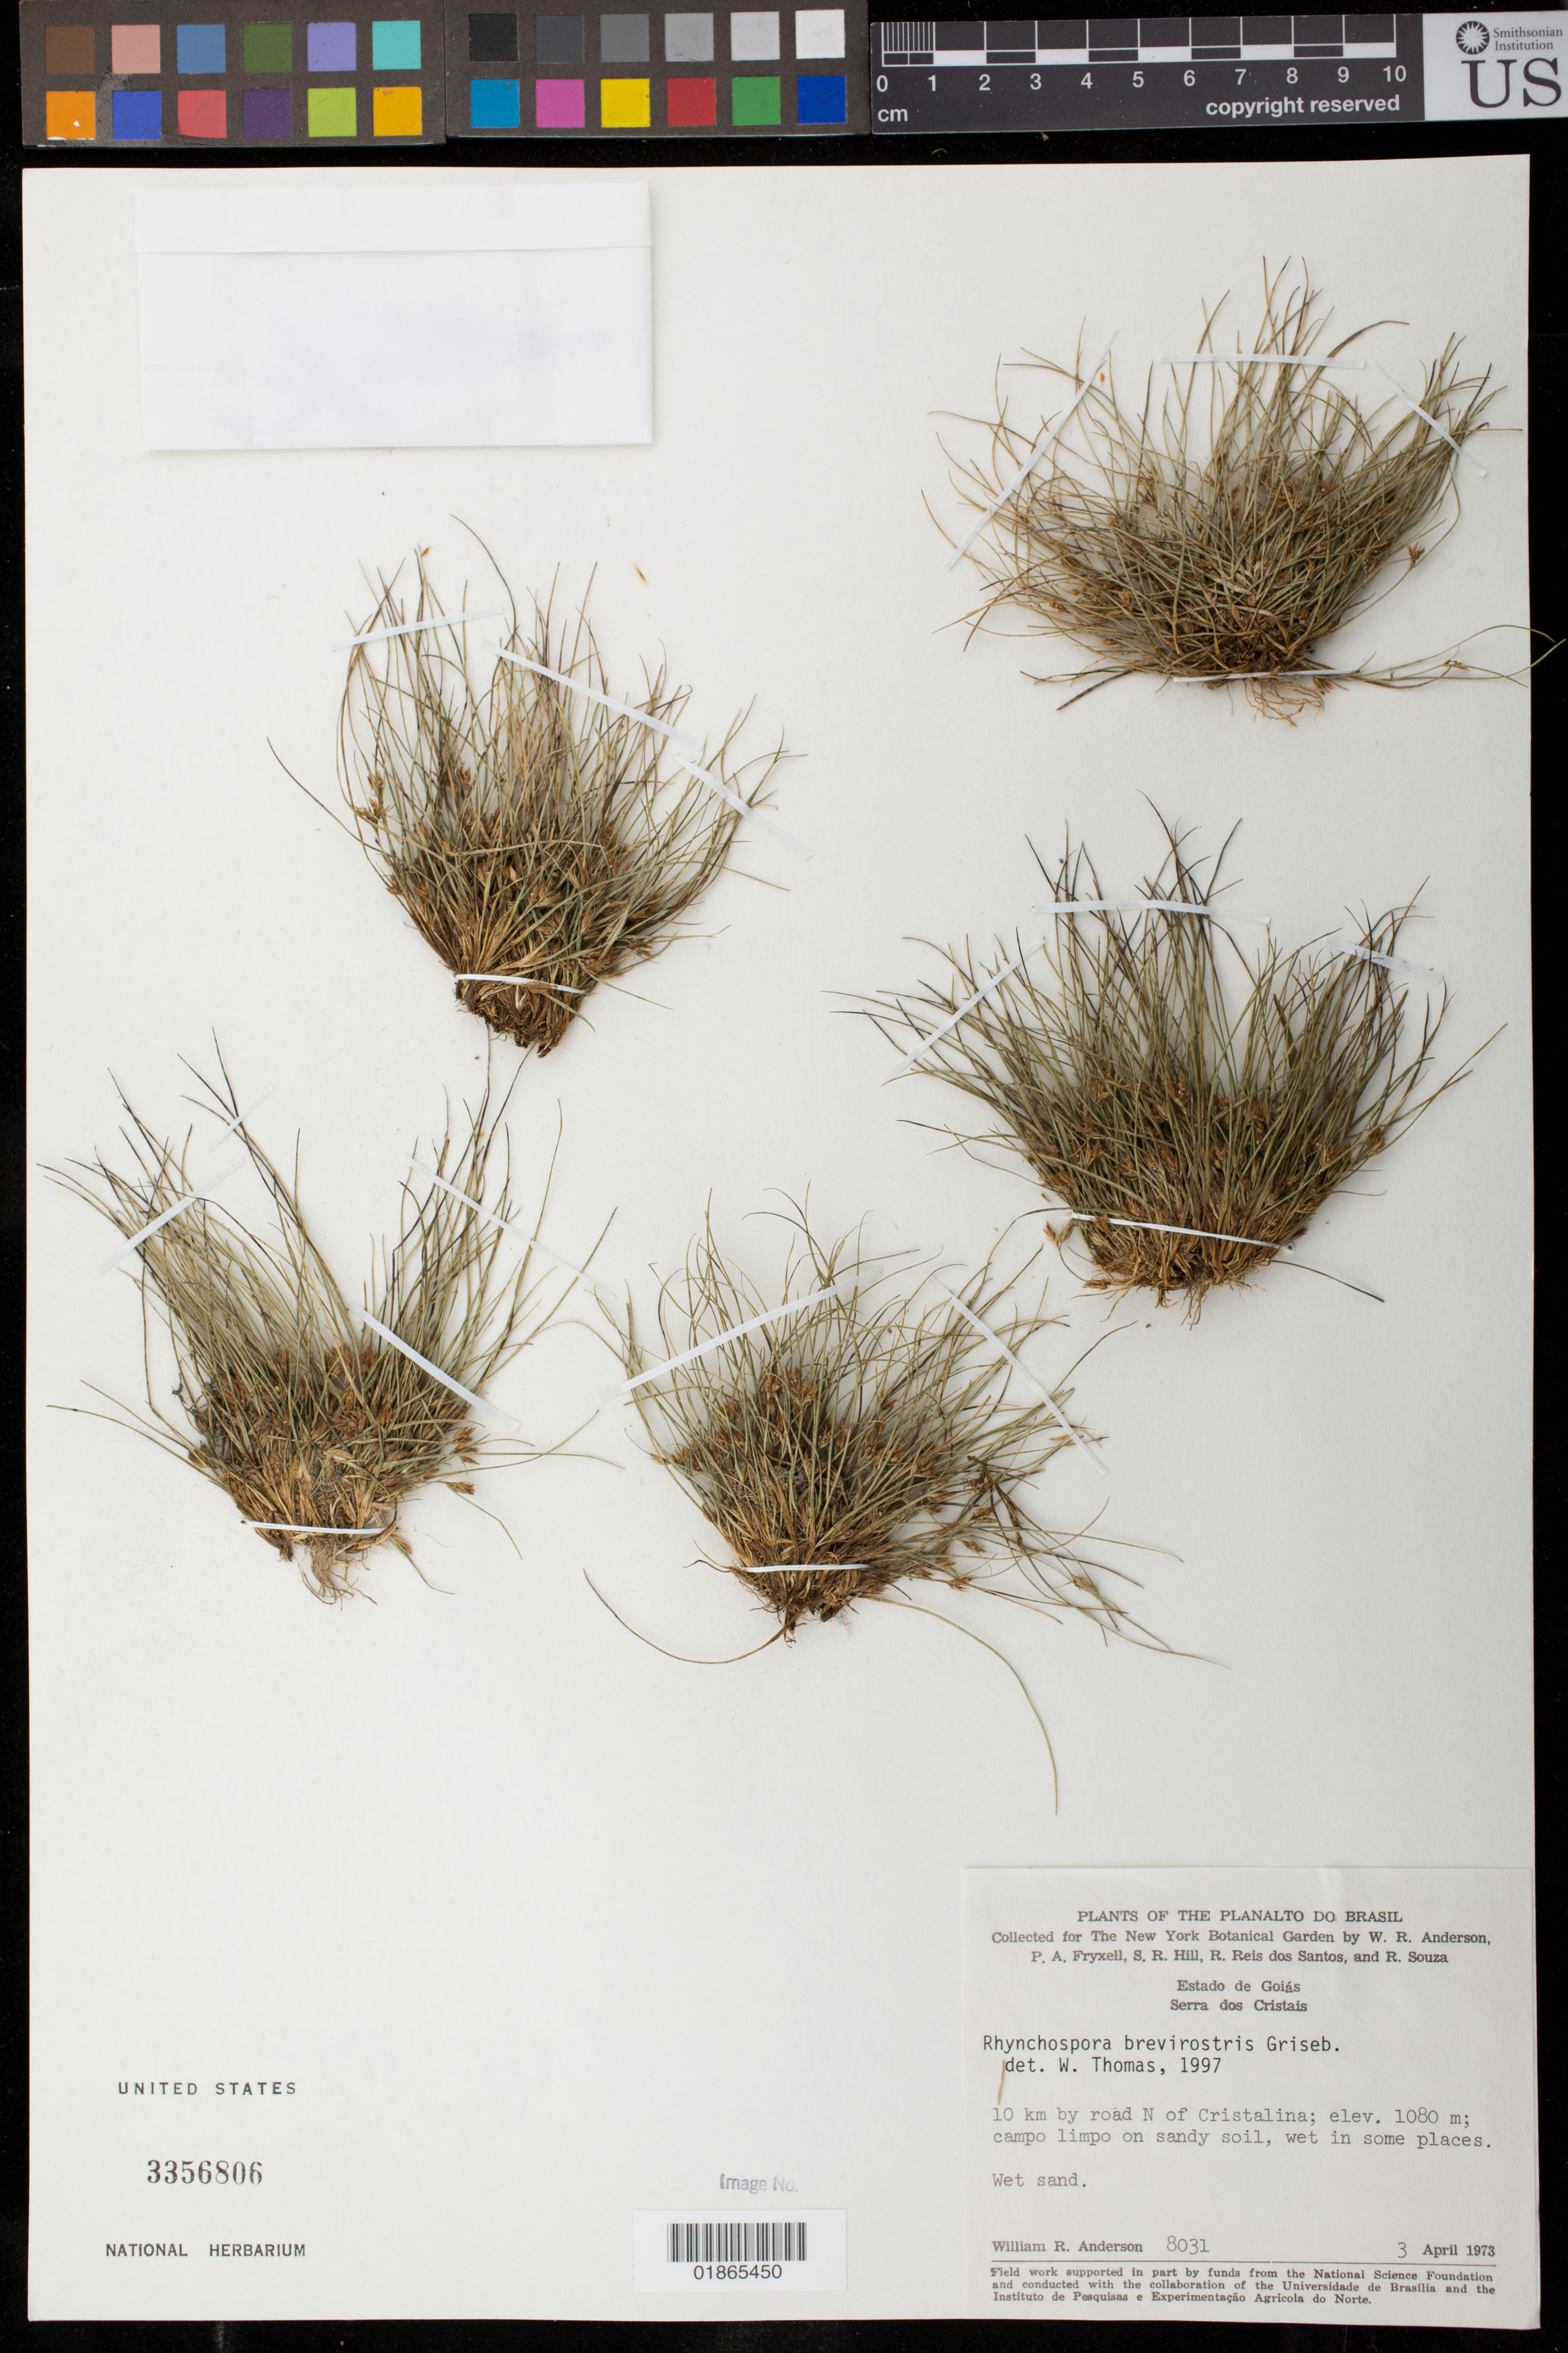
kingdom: Plantae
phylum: Tracheophyta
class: Liliopsida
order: Poales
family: Cyperaceae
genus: Rhynchospora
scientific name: Rhynchospora brevirostris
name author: Griseb.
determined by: Thomas, W. W.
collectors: W. R. Anderson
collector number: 8031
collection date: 1973-04-03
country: Brazil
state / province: Goiás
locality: Serra dos Cristais; 10 km by road N of Cristalina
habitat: Campo limpo on sandy soil, wet in some places.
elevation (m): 1080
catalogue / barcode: US 3356806